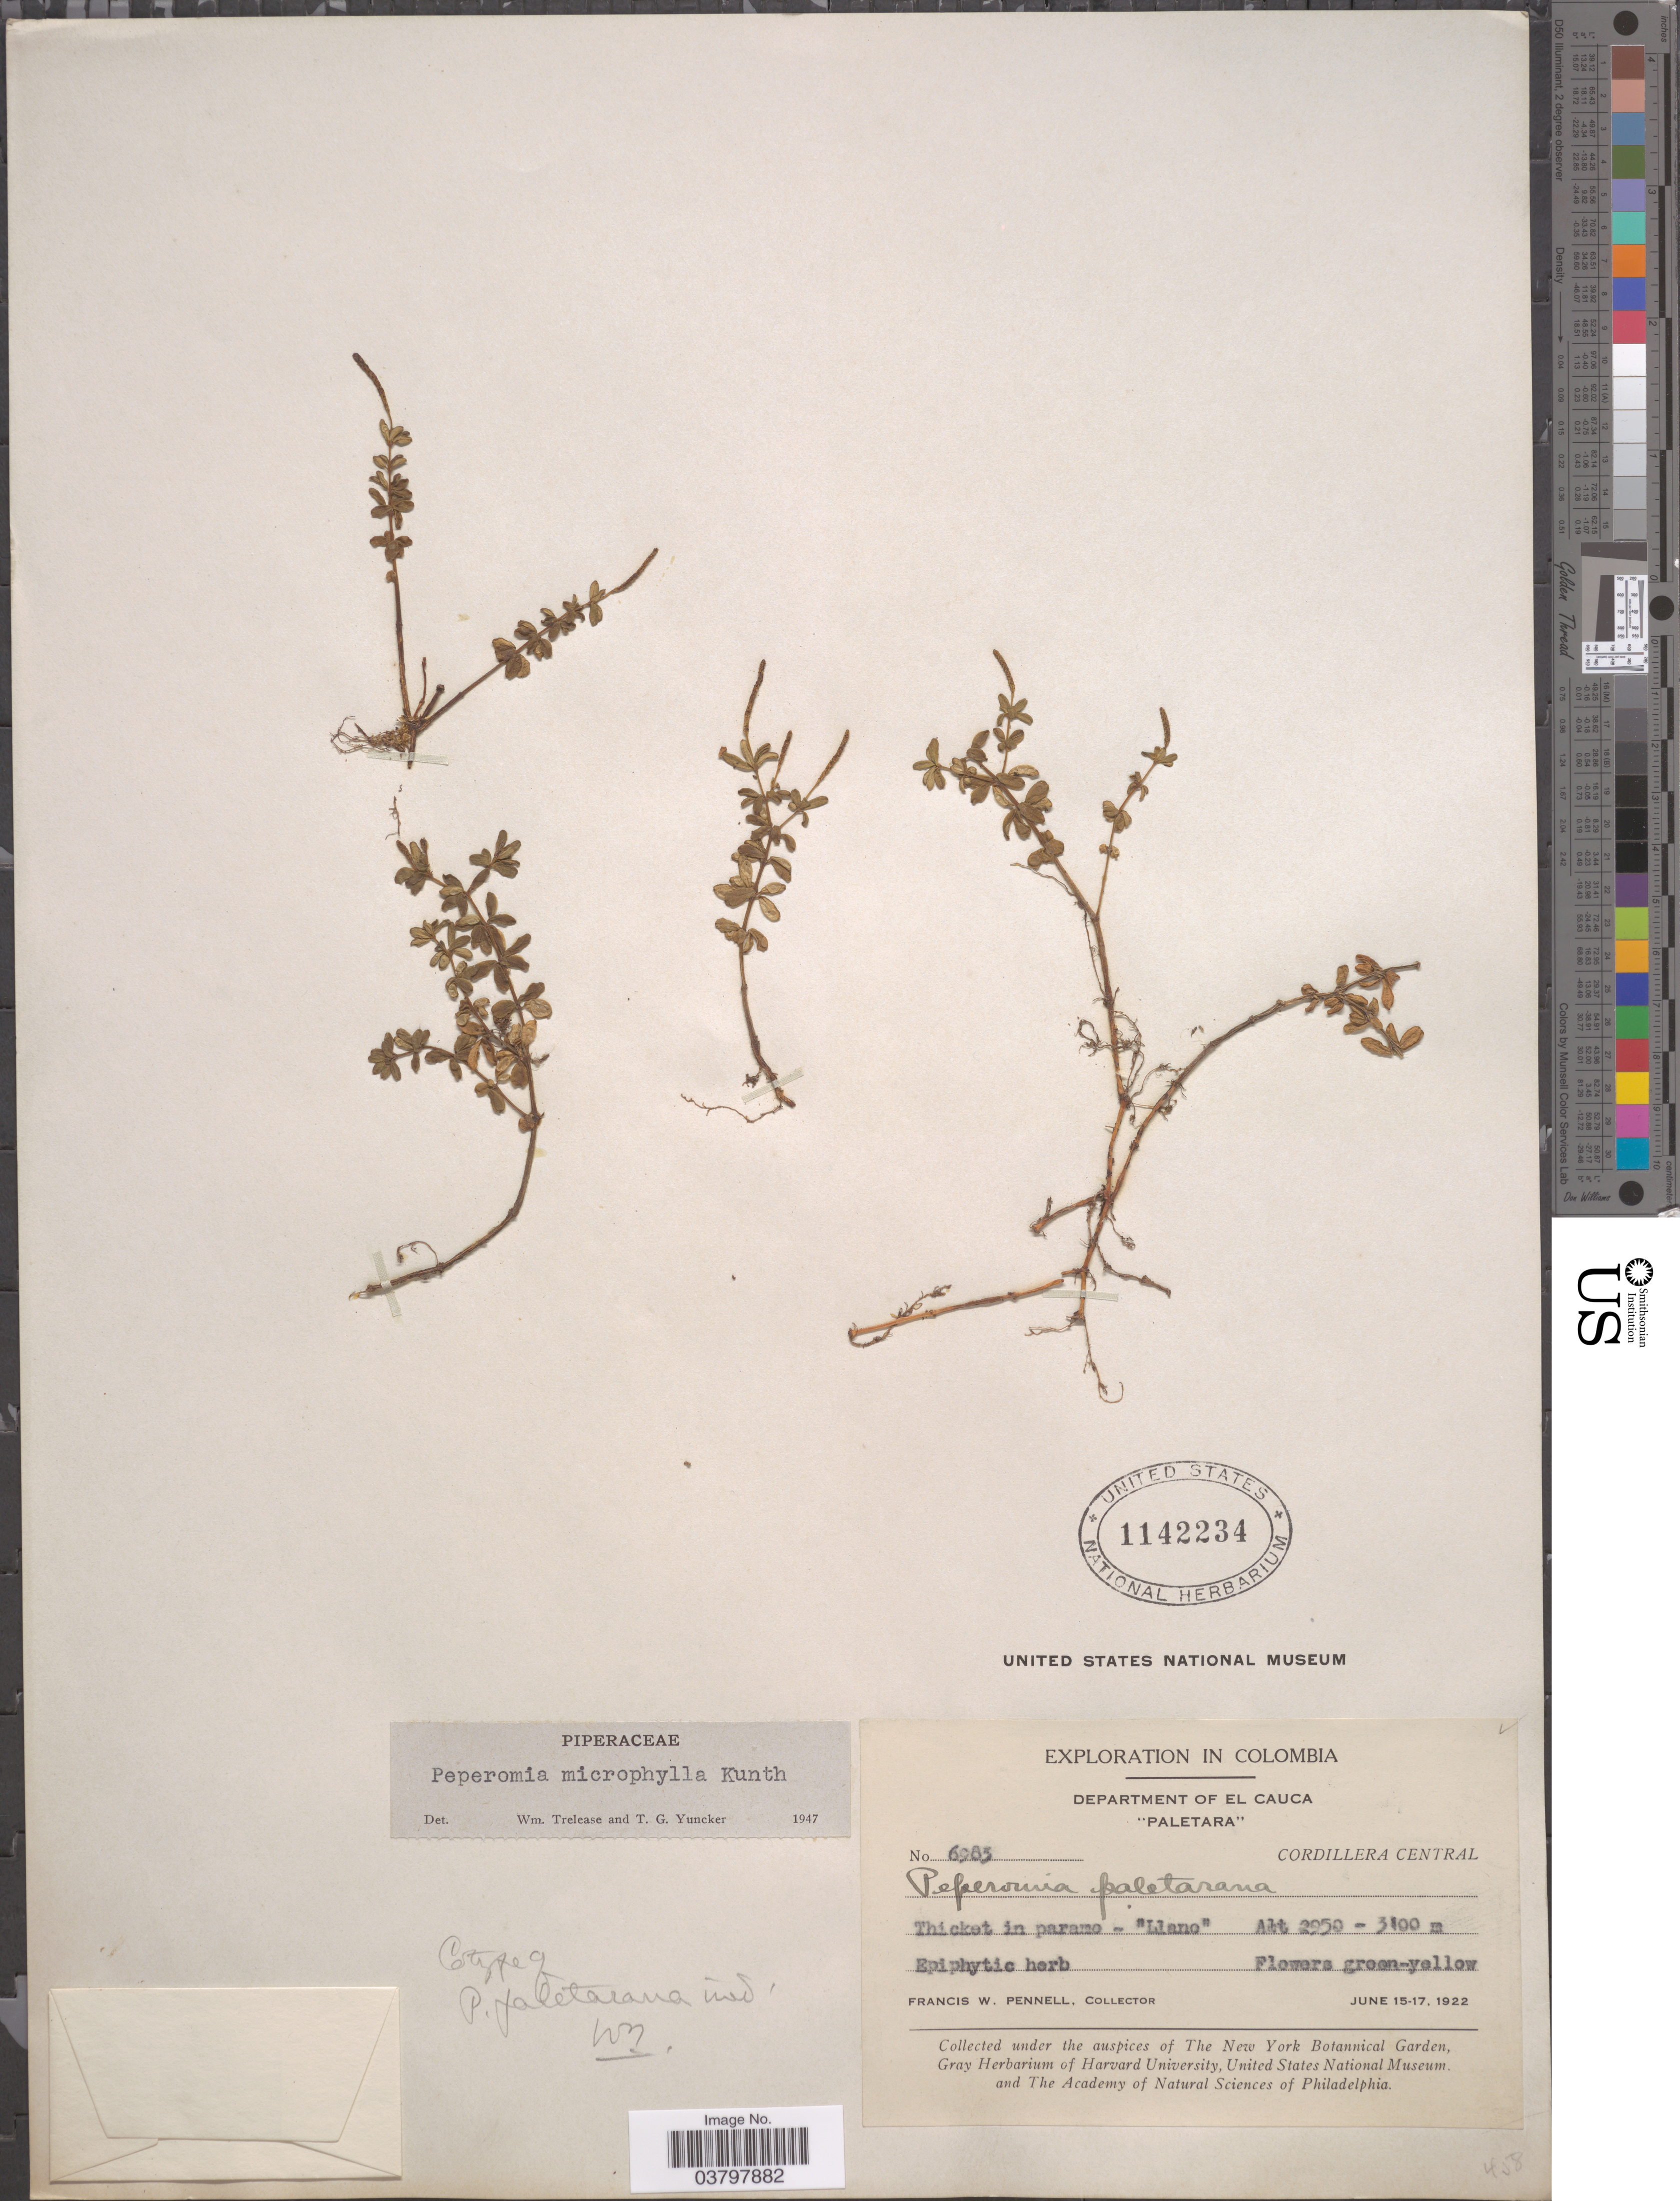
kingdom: Plantae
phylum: Tracheophyta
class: Magnoliopsida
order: Piperales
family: Piperaceae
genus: Peperomia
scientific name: Peperomia microphylla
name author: Kunth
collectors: F. W. Pennell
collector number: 6983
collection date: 1922-06-15/1922-06-17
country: Colombia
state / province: Cauca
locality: Department of El Cauca. "Paletara". Cordillera Central.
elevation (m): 2950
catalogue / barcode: US 1142234